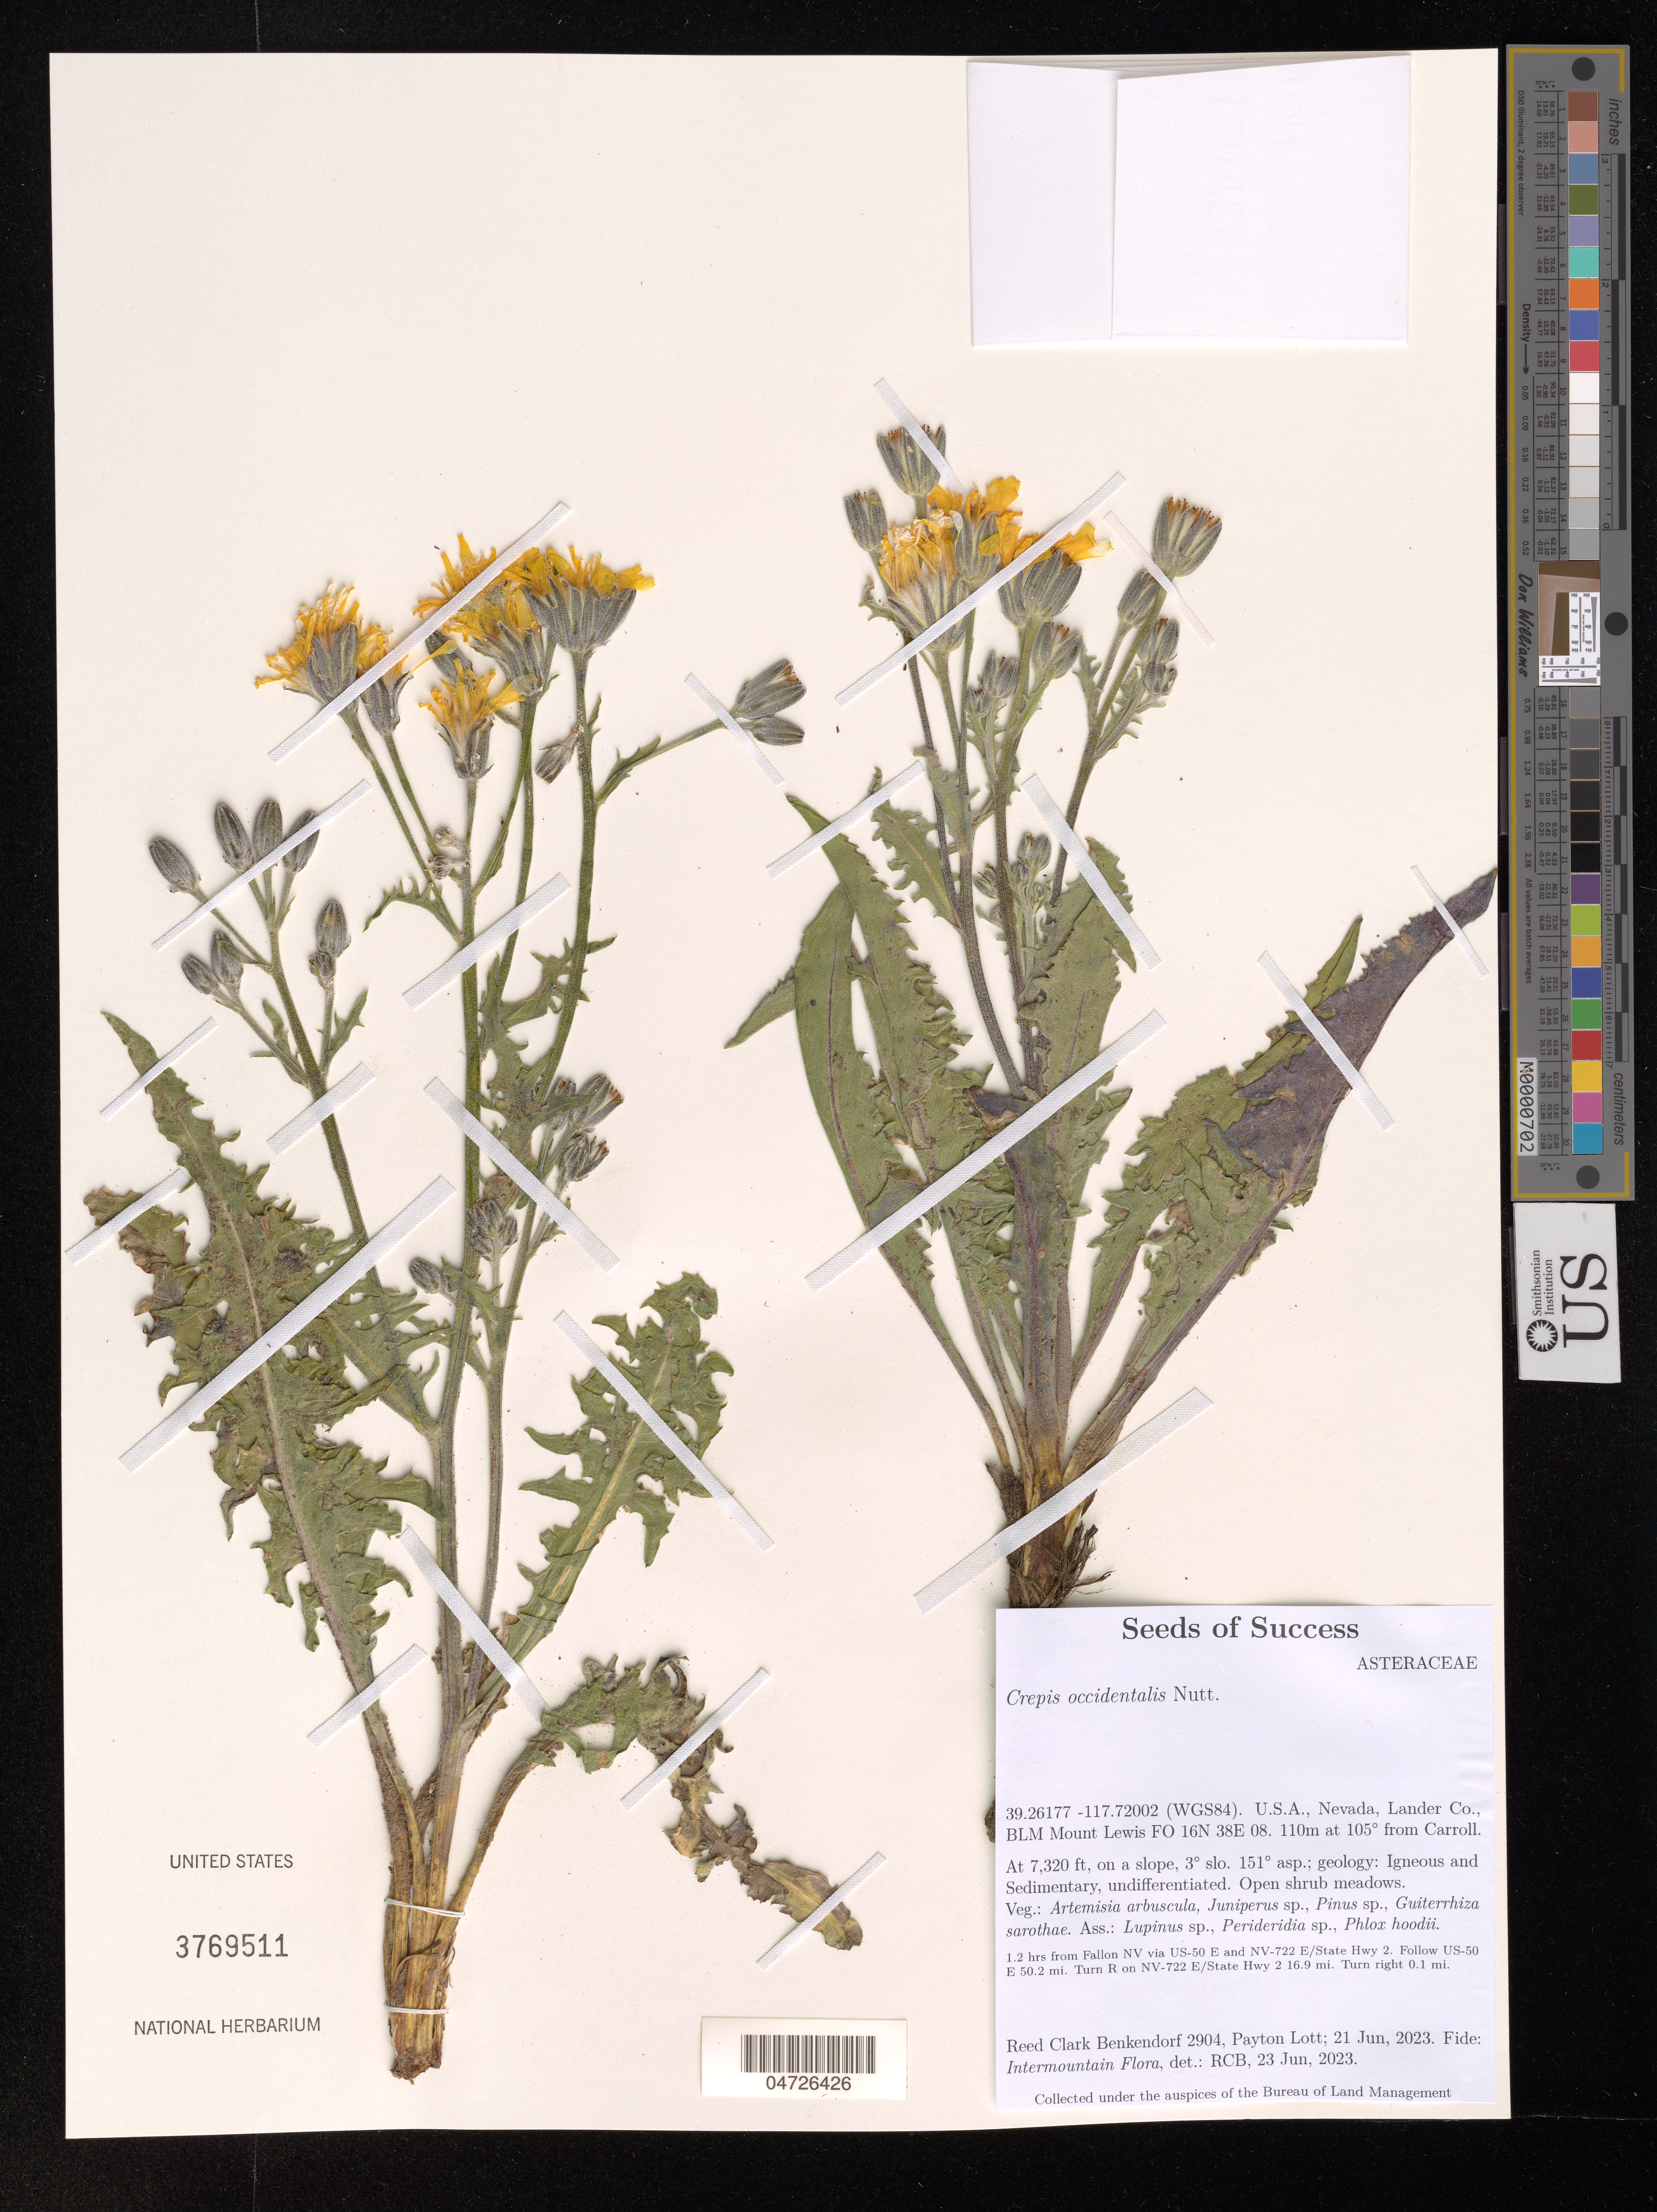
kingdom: Plantae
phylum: Tracheophyta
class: Magnoliopsida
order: Asterales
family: Asteraceae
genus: Crepis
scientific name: Crepis occidentalis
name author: Nutt.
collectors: R. Benkendorf & P. Lott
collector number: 2904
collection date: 2023-06-21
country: United States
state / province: Nevada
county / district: Lander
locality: (WGS84). Lander Co., BLM Mount Lewis FO 16N 38E 08. 110m at 105º from Carroll. 1.2 hrs from Fallon NV via US-50 E and NV-722 E/State Hwy 2. Follow US-50 E 50.2 mi. Turn R on NV-722 E/State Hwy 2 16.9 mi. Turn right 0.1 mi.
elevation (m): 2231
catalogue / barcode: US 3769511